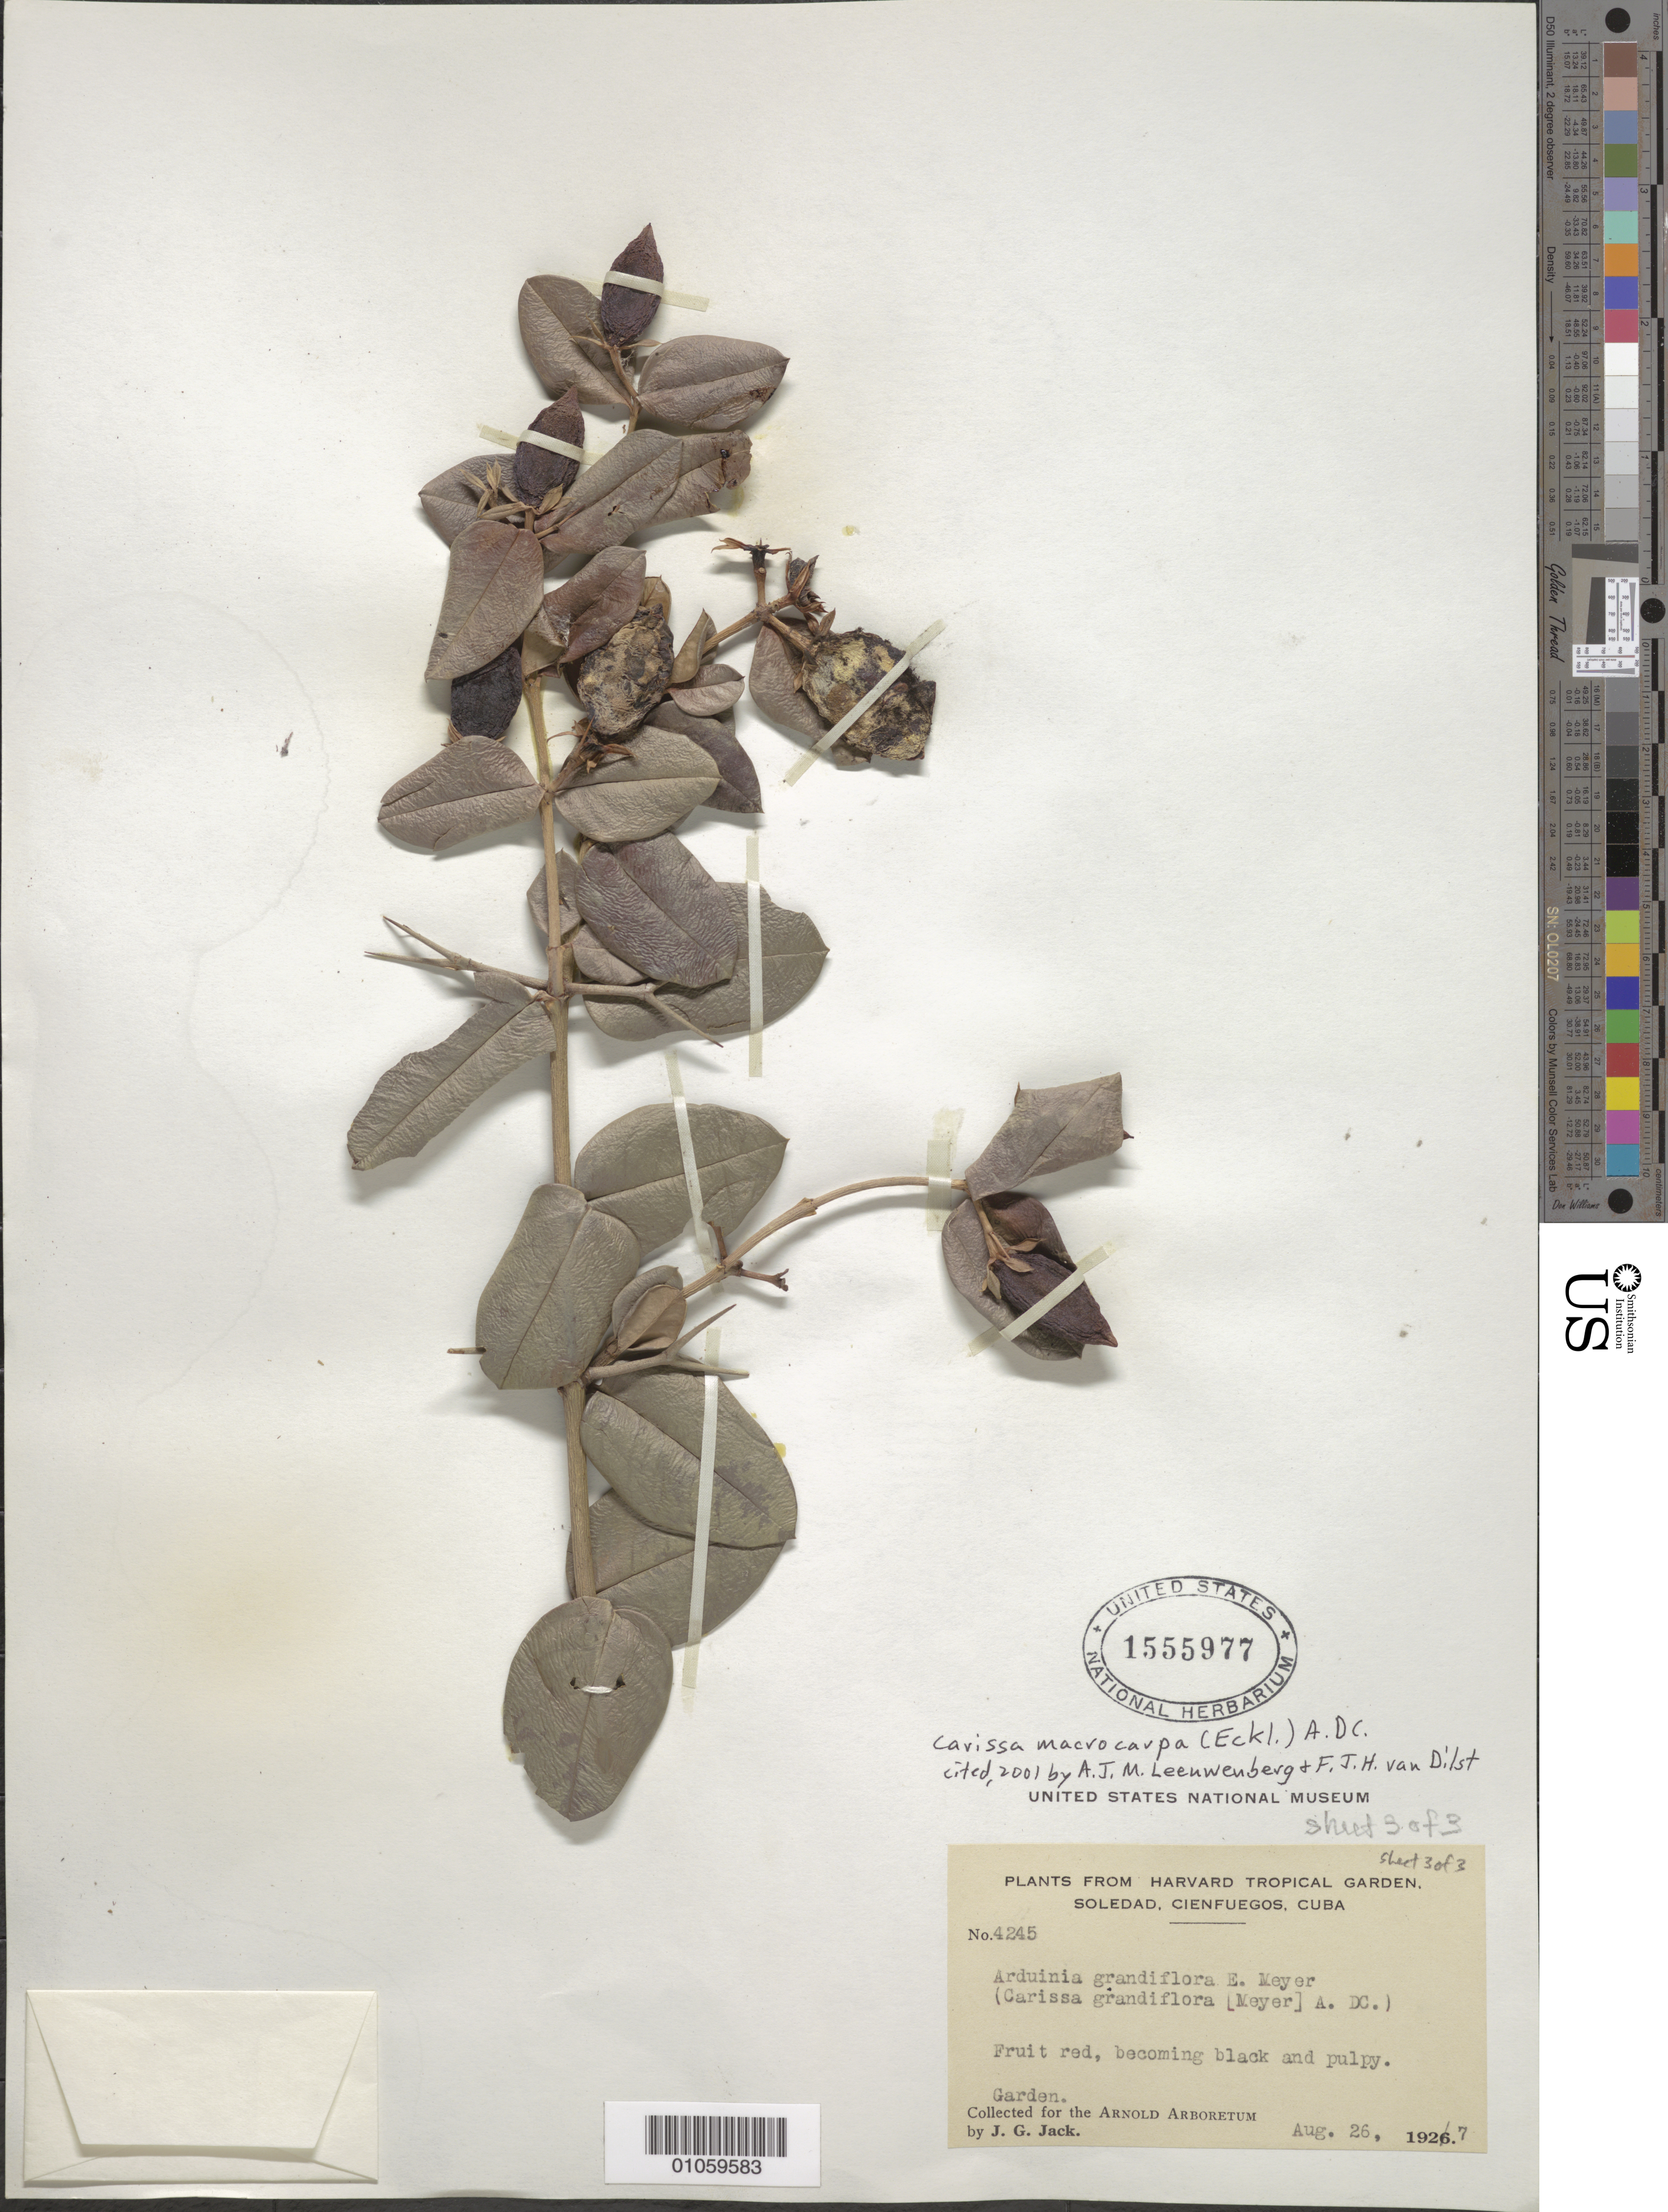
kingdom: Plantae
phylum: Tracheophyta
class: Magnoliopsida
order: Gentianales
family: Apocynaceae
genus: Carissa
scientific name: Carissa macrocarpa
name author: (Eckl.) A. DC.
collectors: J. G. Jack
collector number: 4245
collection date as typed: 26 Aug 1927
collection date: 1927-08-26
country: Cuba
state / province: Cienfuegos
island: Cuba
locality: Soledad Garden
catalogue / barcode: US 1555977